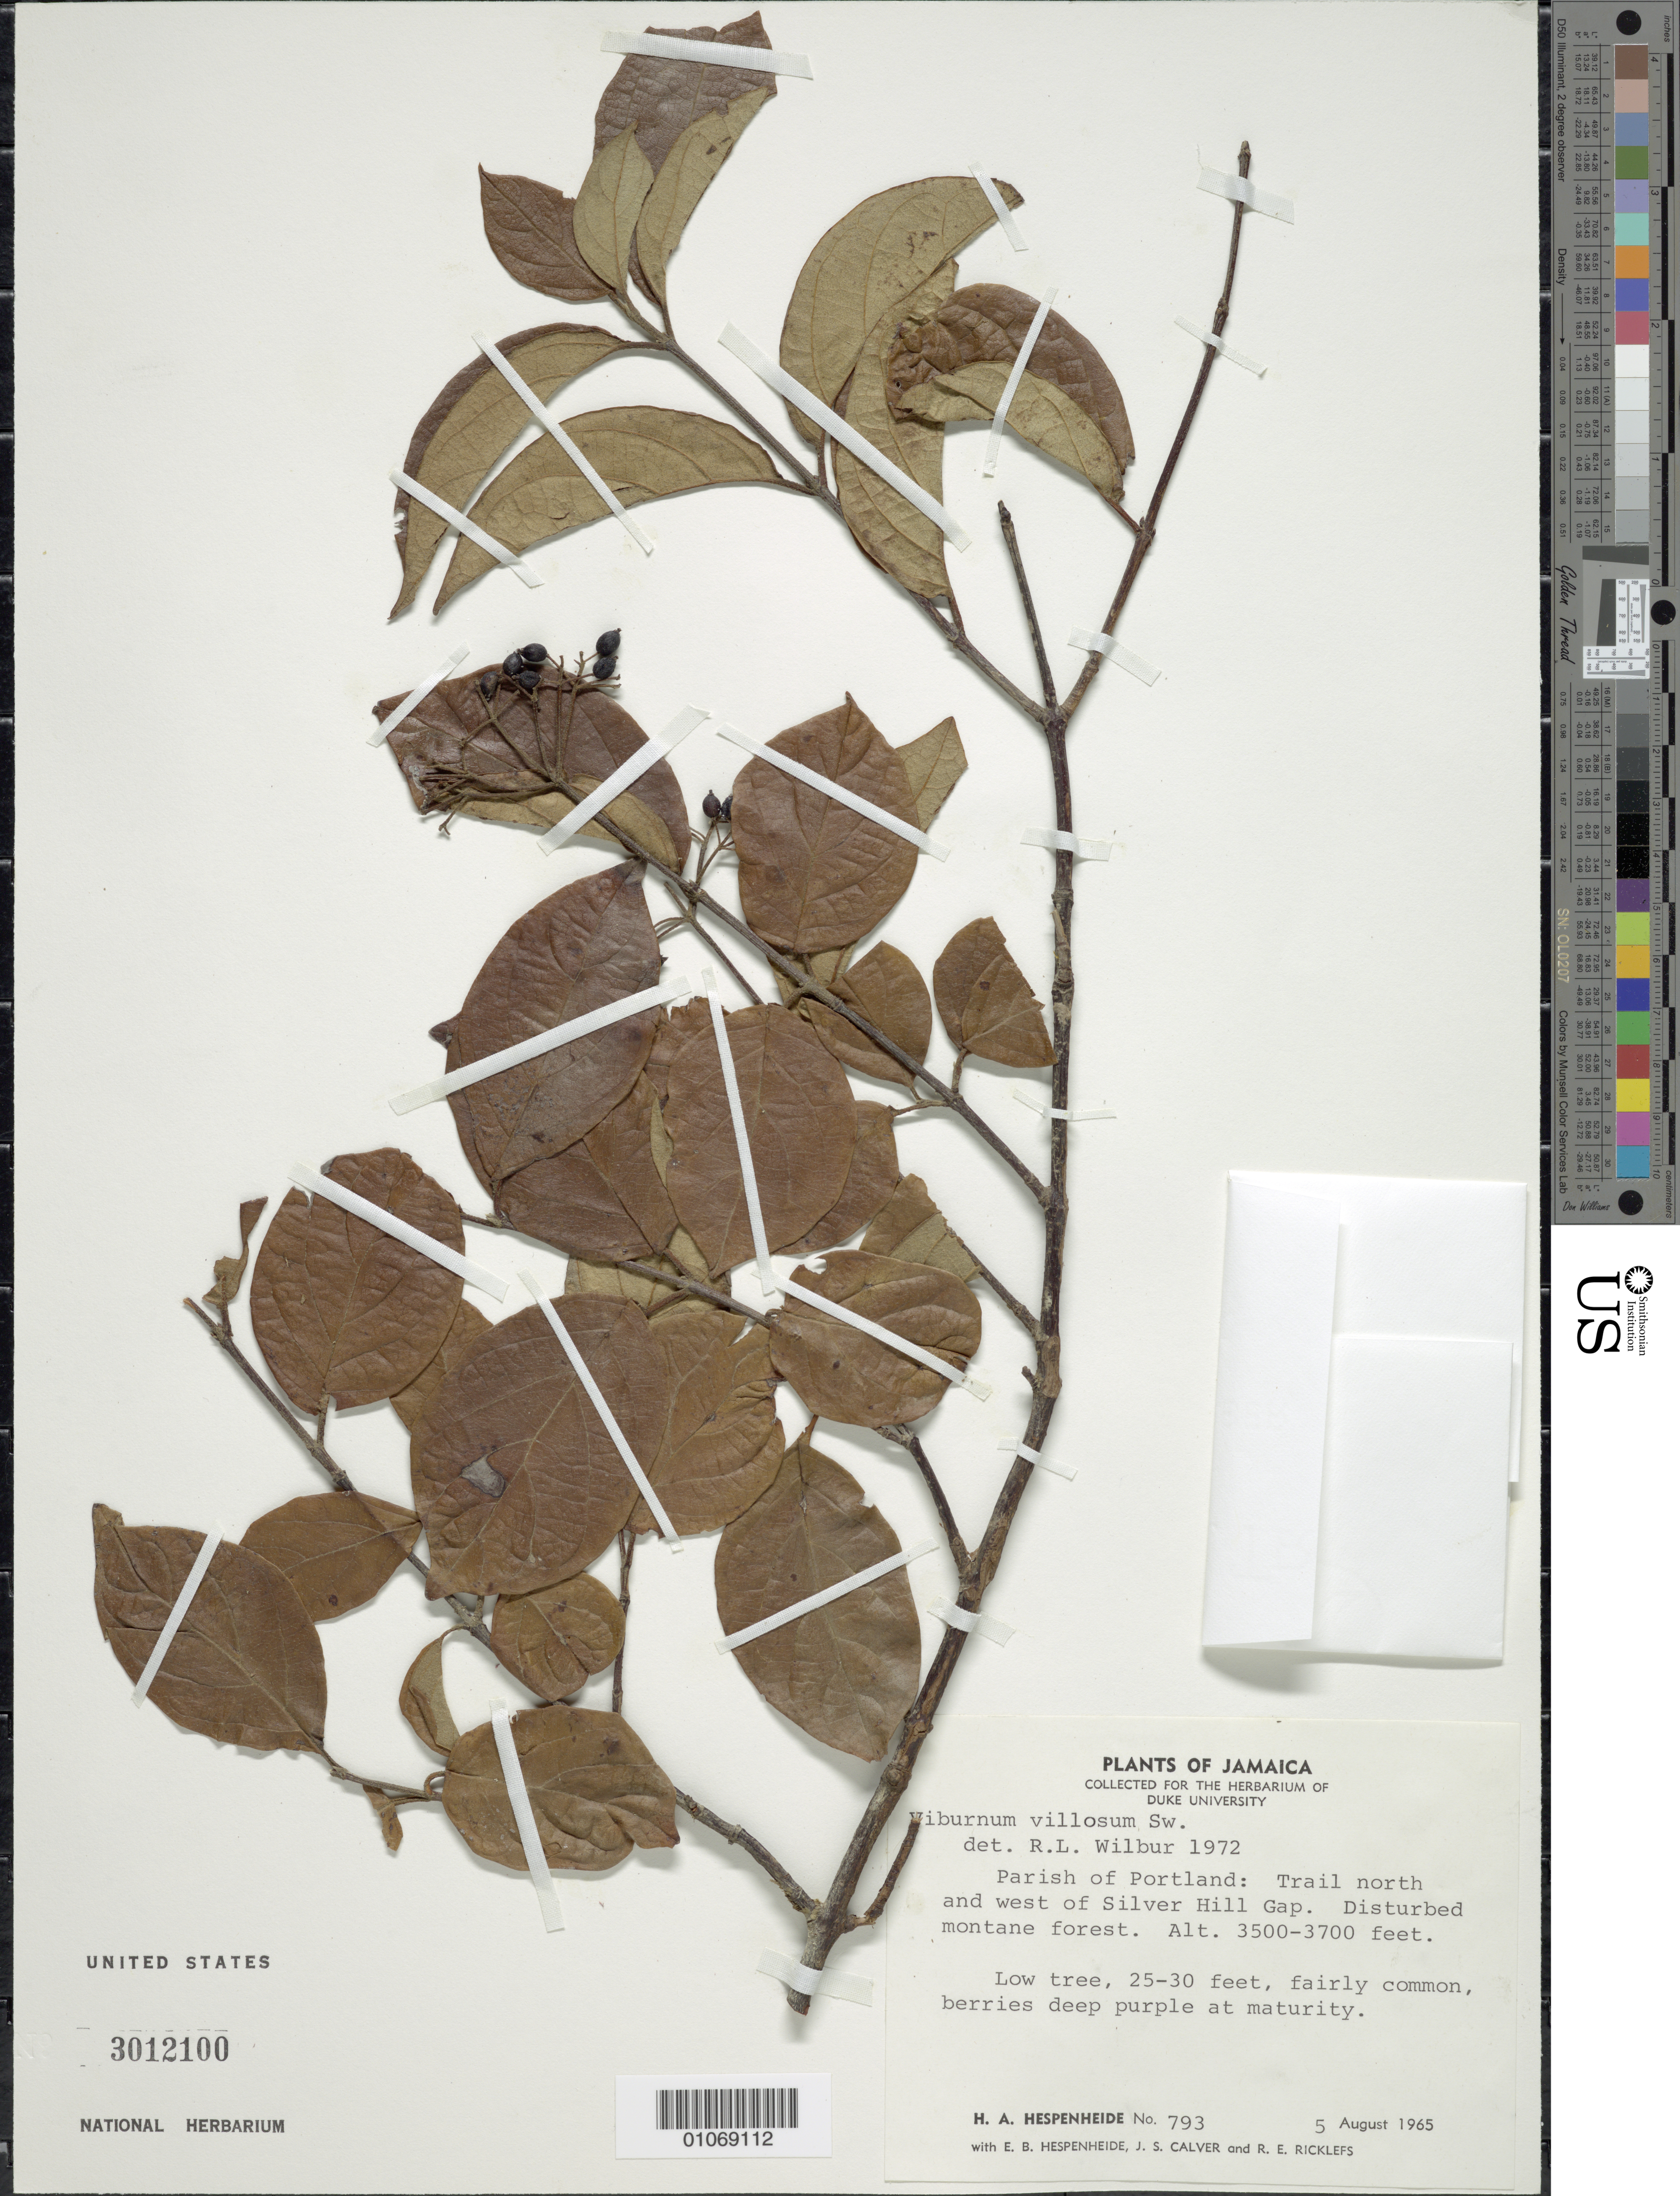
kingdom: Plantae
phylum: Tracheophyta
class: Magnoliopsida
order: Dipsacales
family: Viburnaceae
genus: Viburnum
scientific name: Viburnum villosum var. glabrescens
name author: Griseb.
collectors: H. A. Hespenheide, E. Hespenheide, J. Calver & R. Ricklefs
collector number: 793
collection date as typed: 05 Aug 1965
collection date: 1965-08-05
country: Jamaica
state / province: Portland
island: Jamaica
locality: Trail north and west of Silver Hill Gap. Disturbed montane forest.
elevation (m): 1067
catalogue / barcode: US 3012100